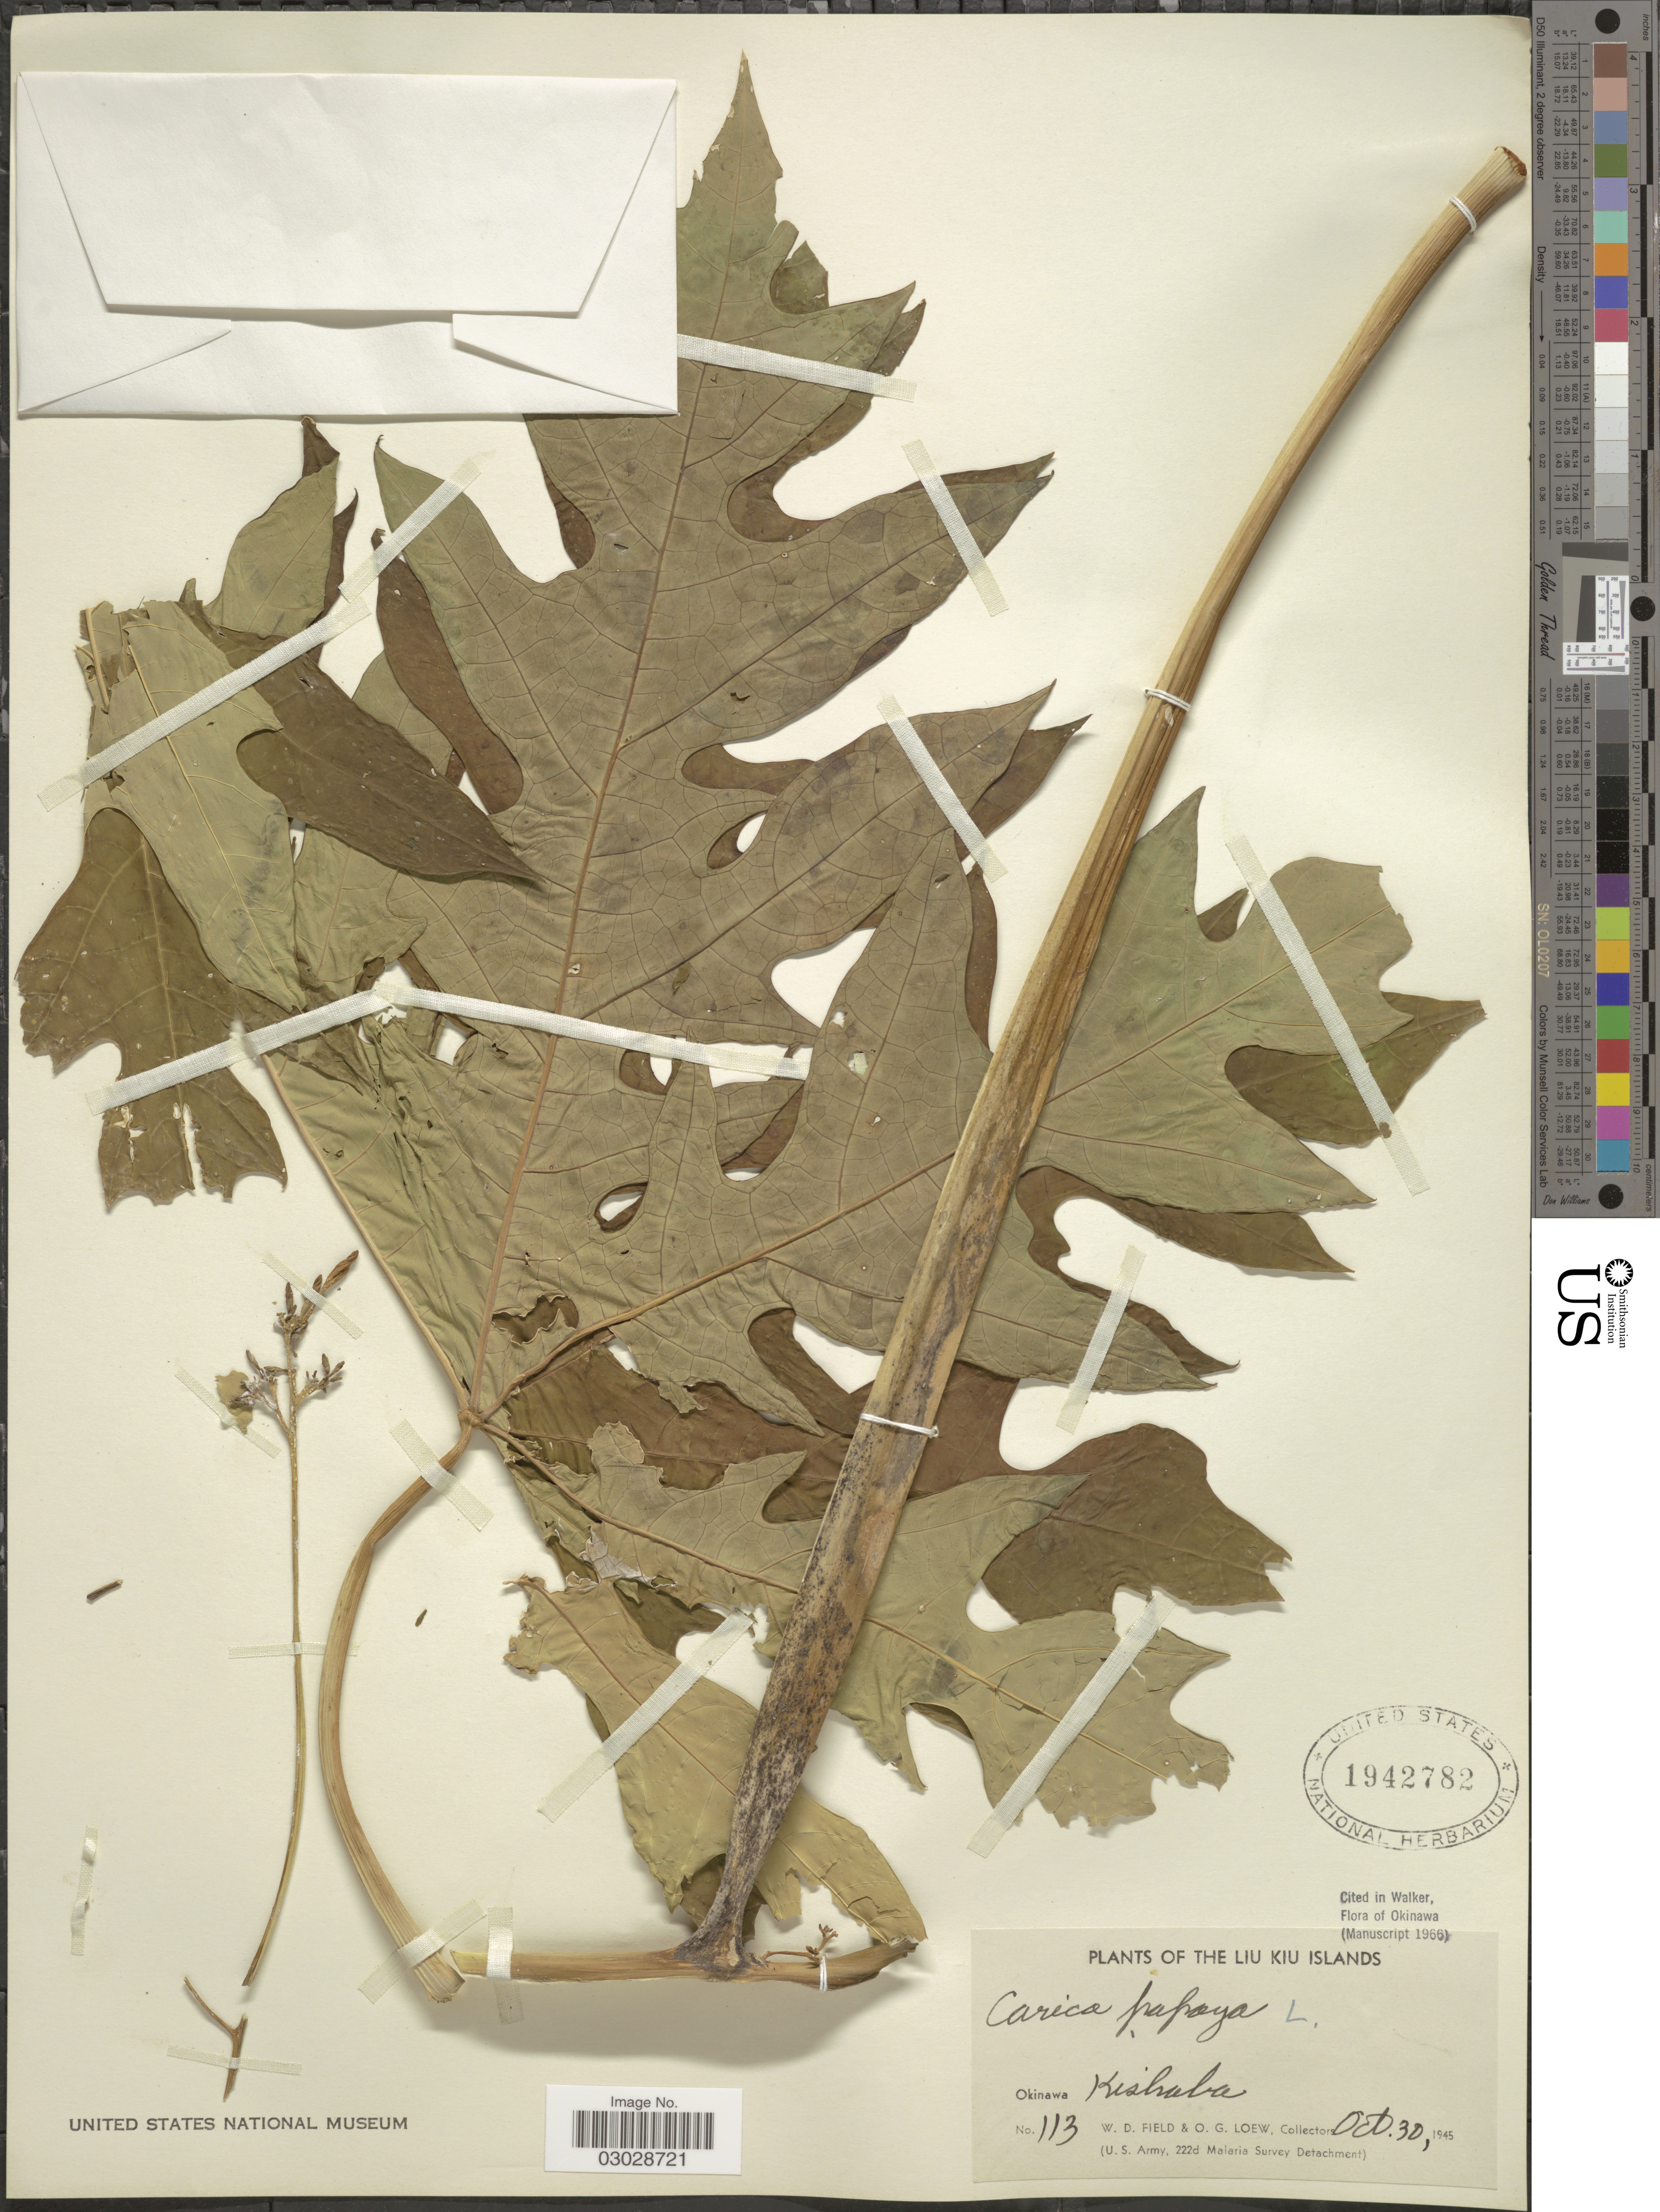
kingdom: Plantae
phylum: Tracheophyta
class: Magnoliopsida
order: Brassicales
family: Caricaceae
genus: Carica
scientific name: Carica papaya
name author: L.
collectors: W. D. Field & O. G. Loew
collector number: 113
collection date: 1945-10-30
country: Japan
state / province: Okinawa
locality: The Liu Liu Kiu Islands, Okinawa, Kishaba.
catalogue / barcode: US 1942782